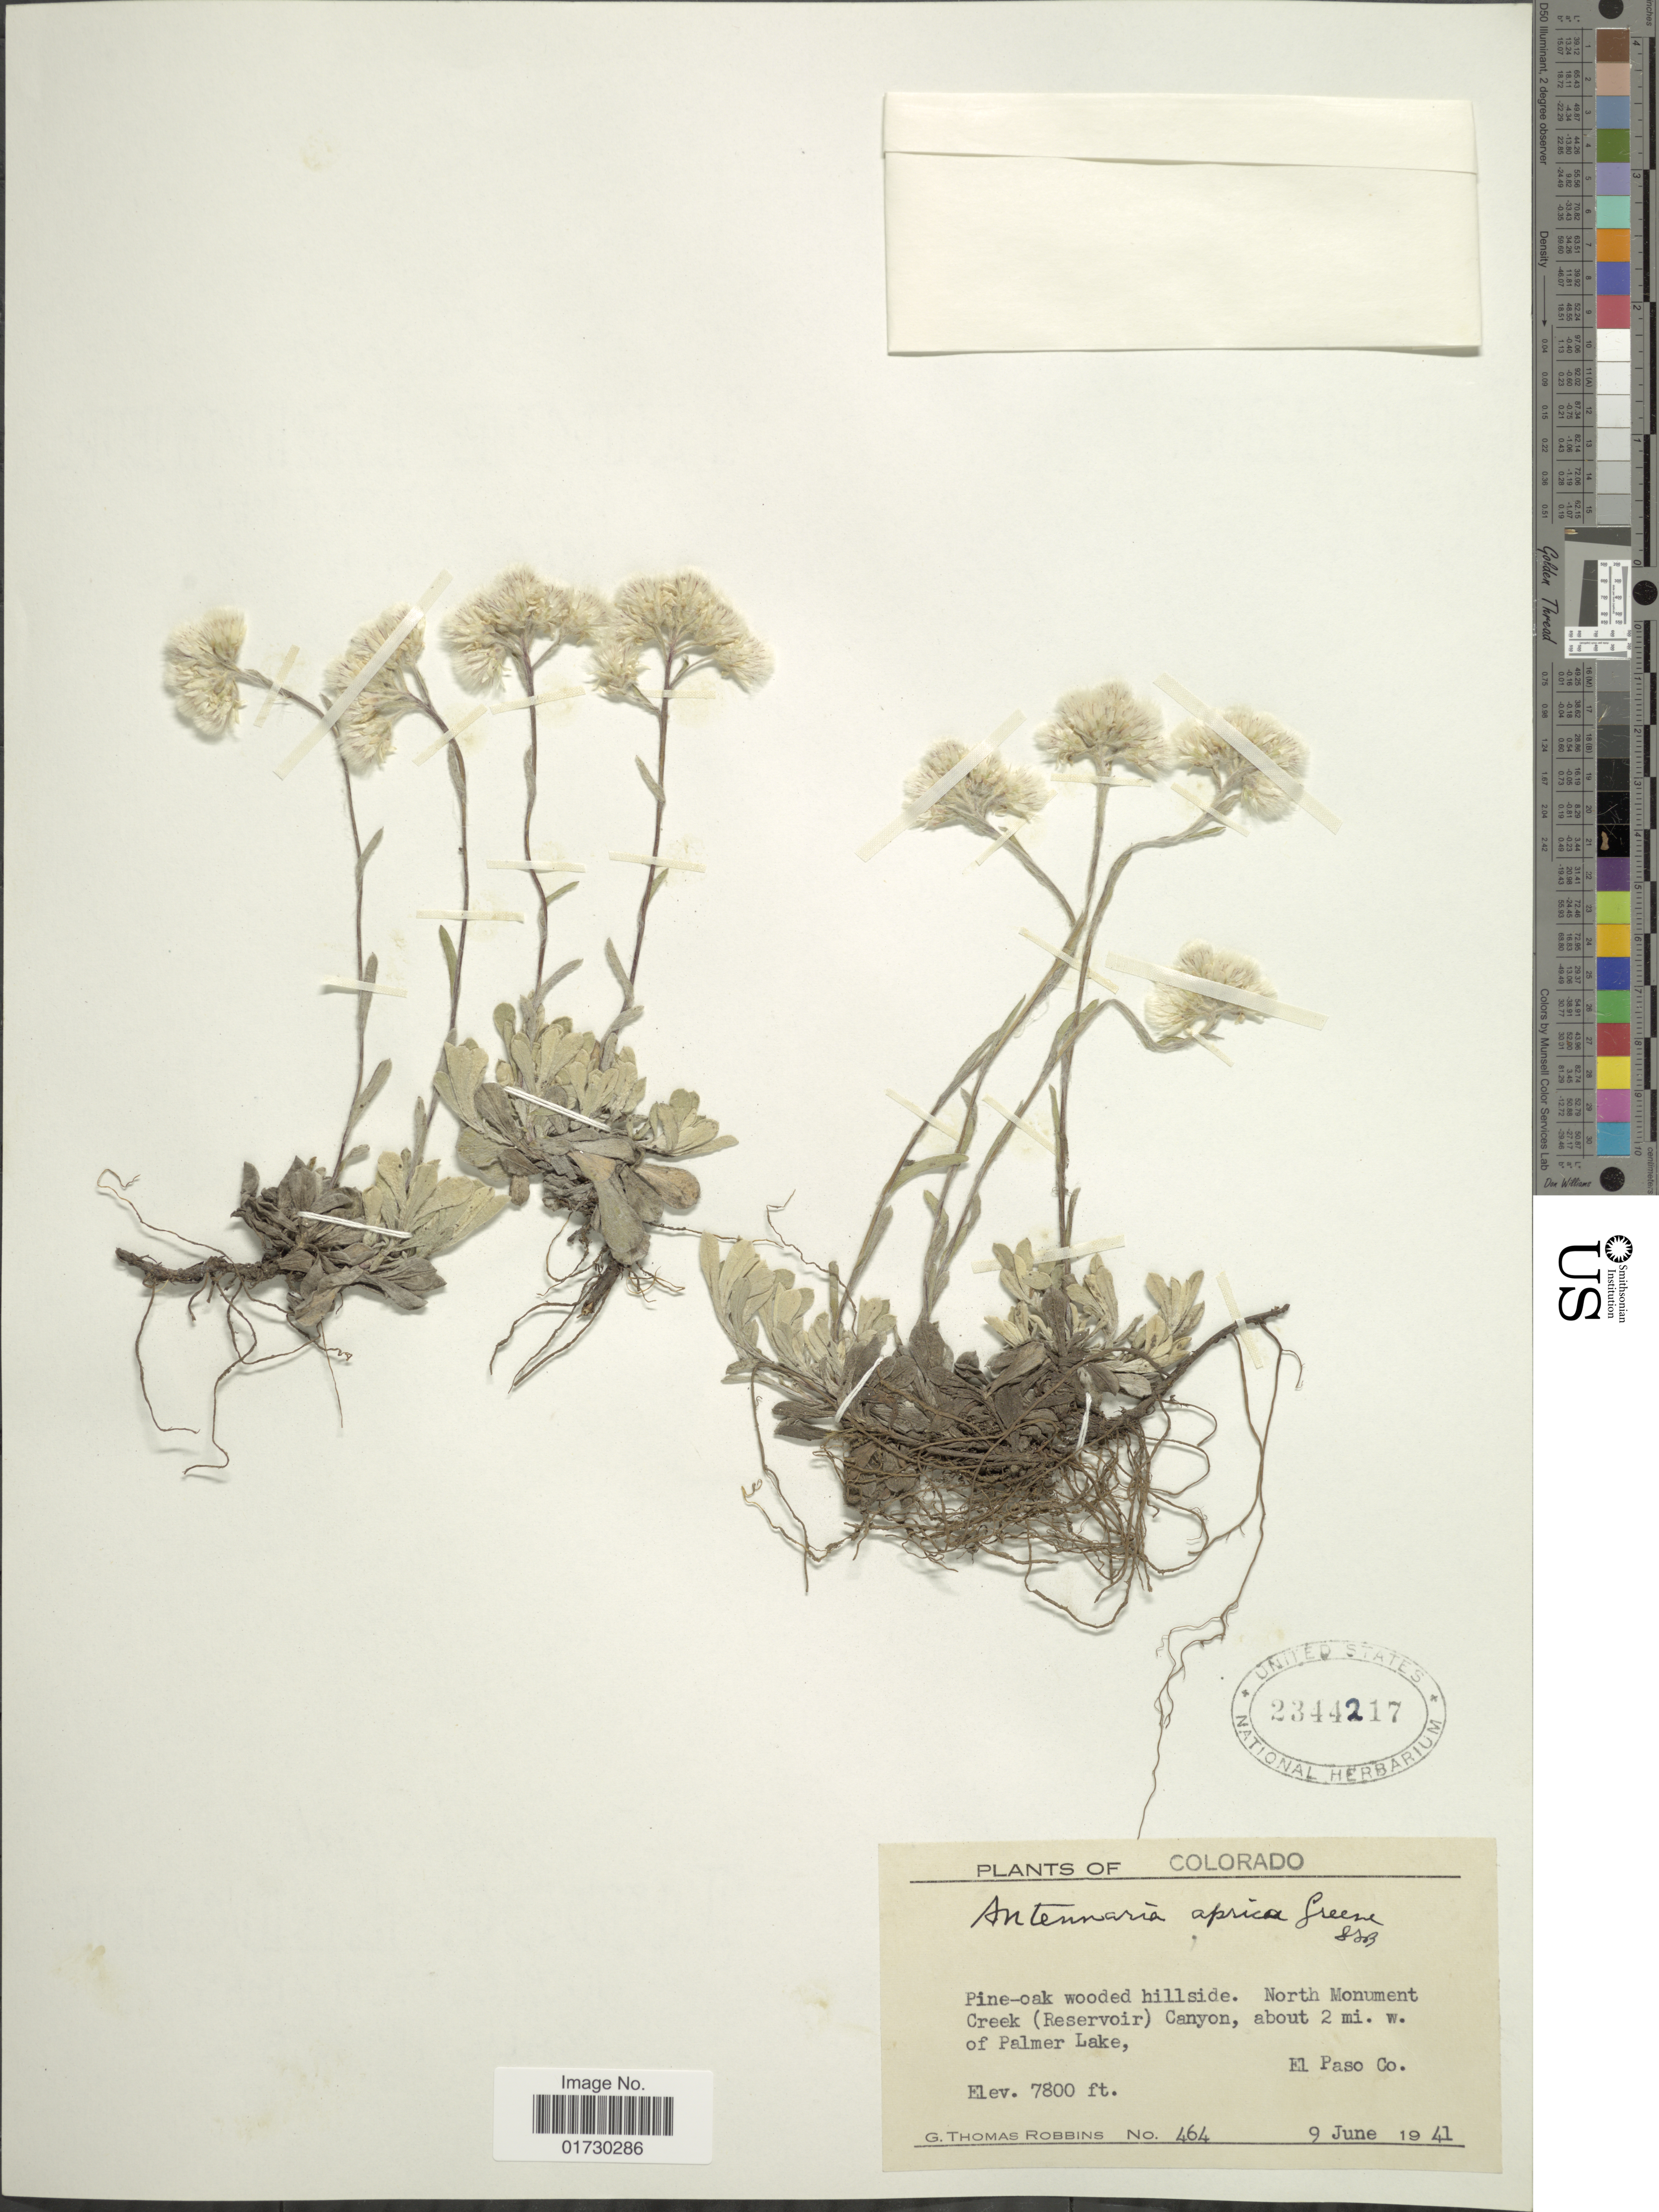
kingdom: Plantae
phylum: Tracheophyta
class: Magnoliopsida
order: Asterales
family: Asteraceae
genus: Antennaria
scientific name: Antennaria aprica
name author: Greene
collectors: G. T. Robbins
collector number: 464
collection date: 1941-06-09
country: United States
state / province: Colorado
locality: Pine-oak wooded hillside, North Monument Creek (Reservoir) Canyon, about 2 mi. w. Of Palmer Lake, El Paso Co.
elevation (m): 2377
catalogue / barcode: US 2344217